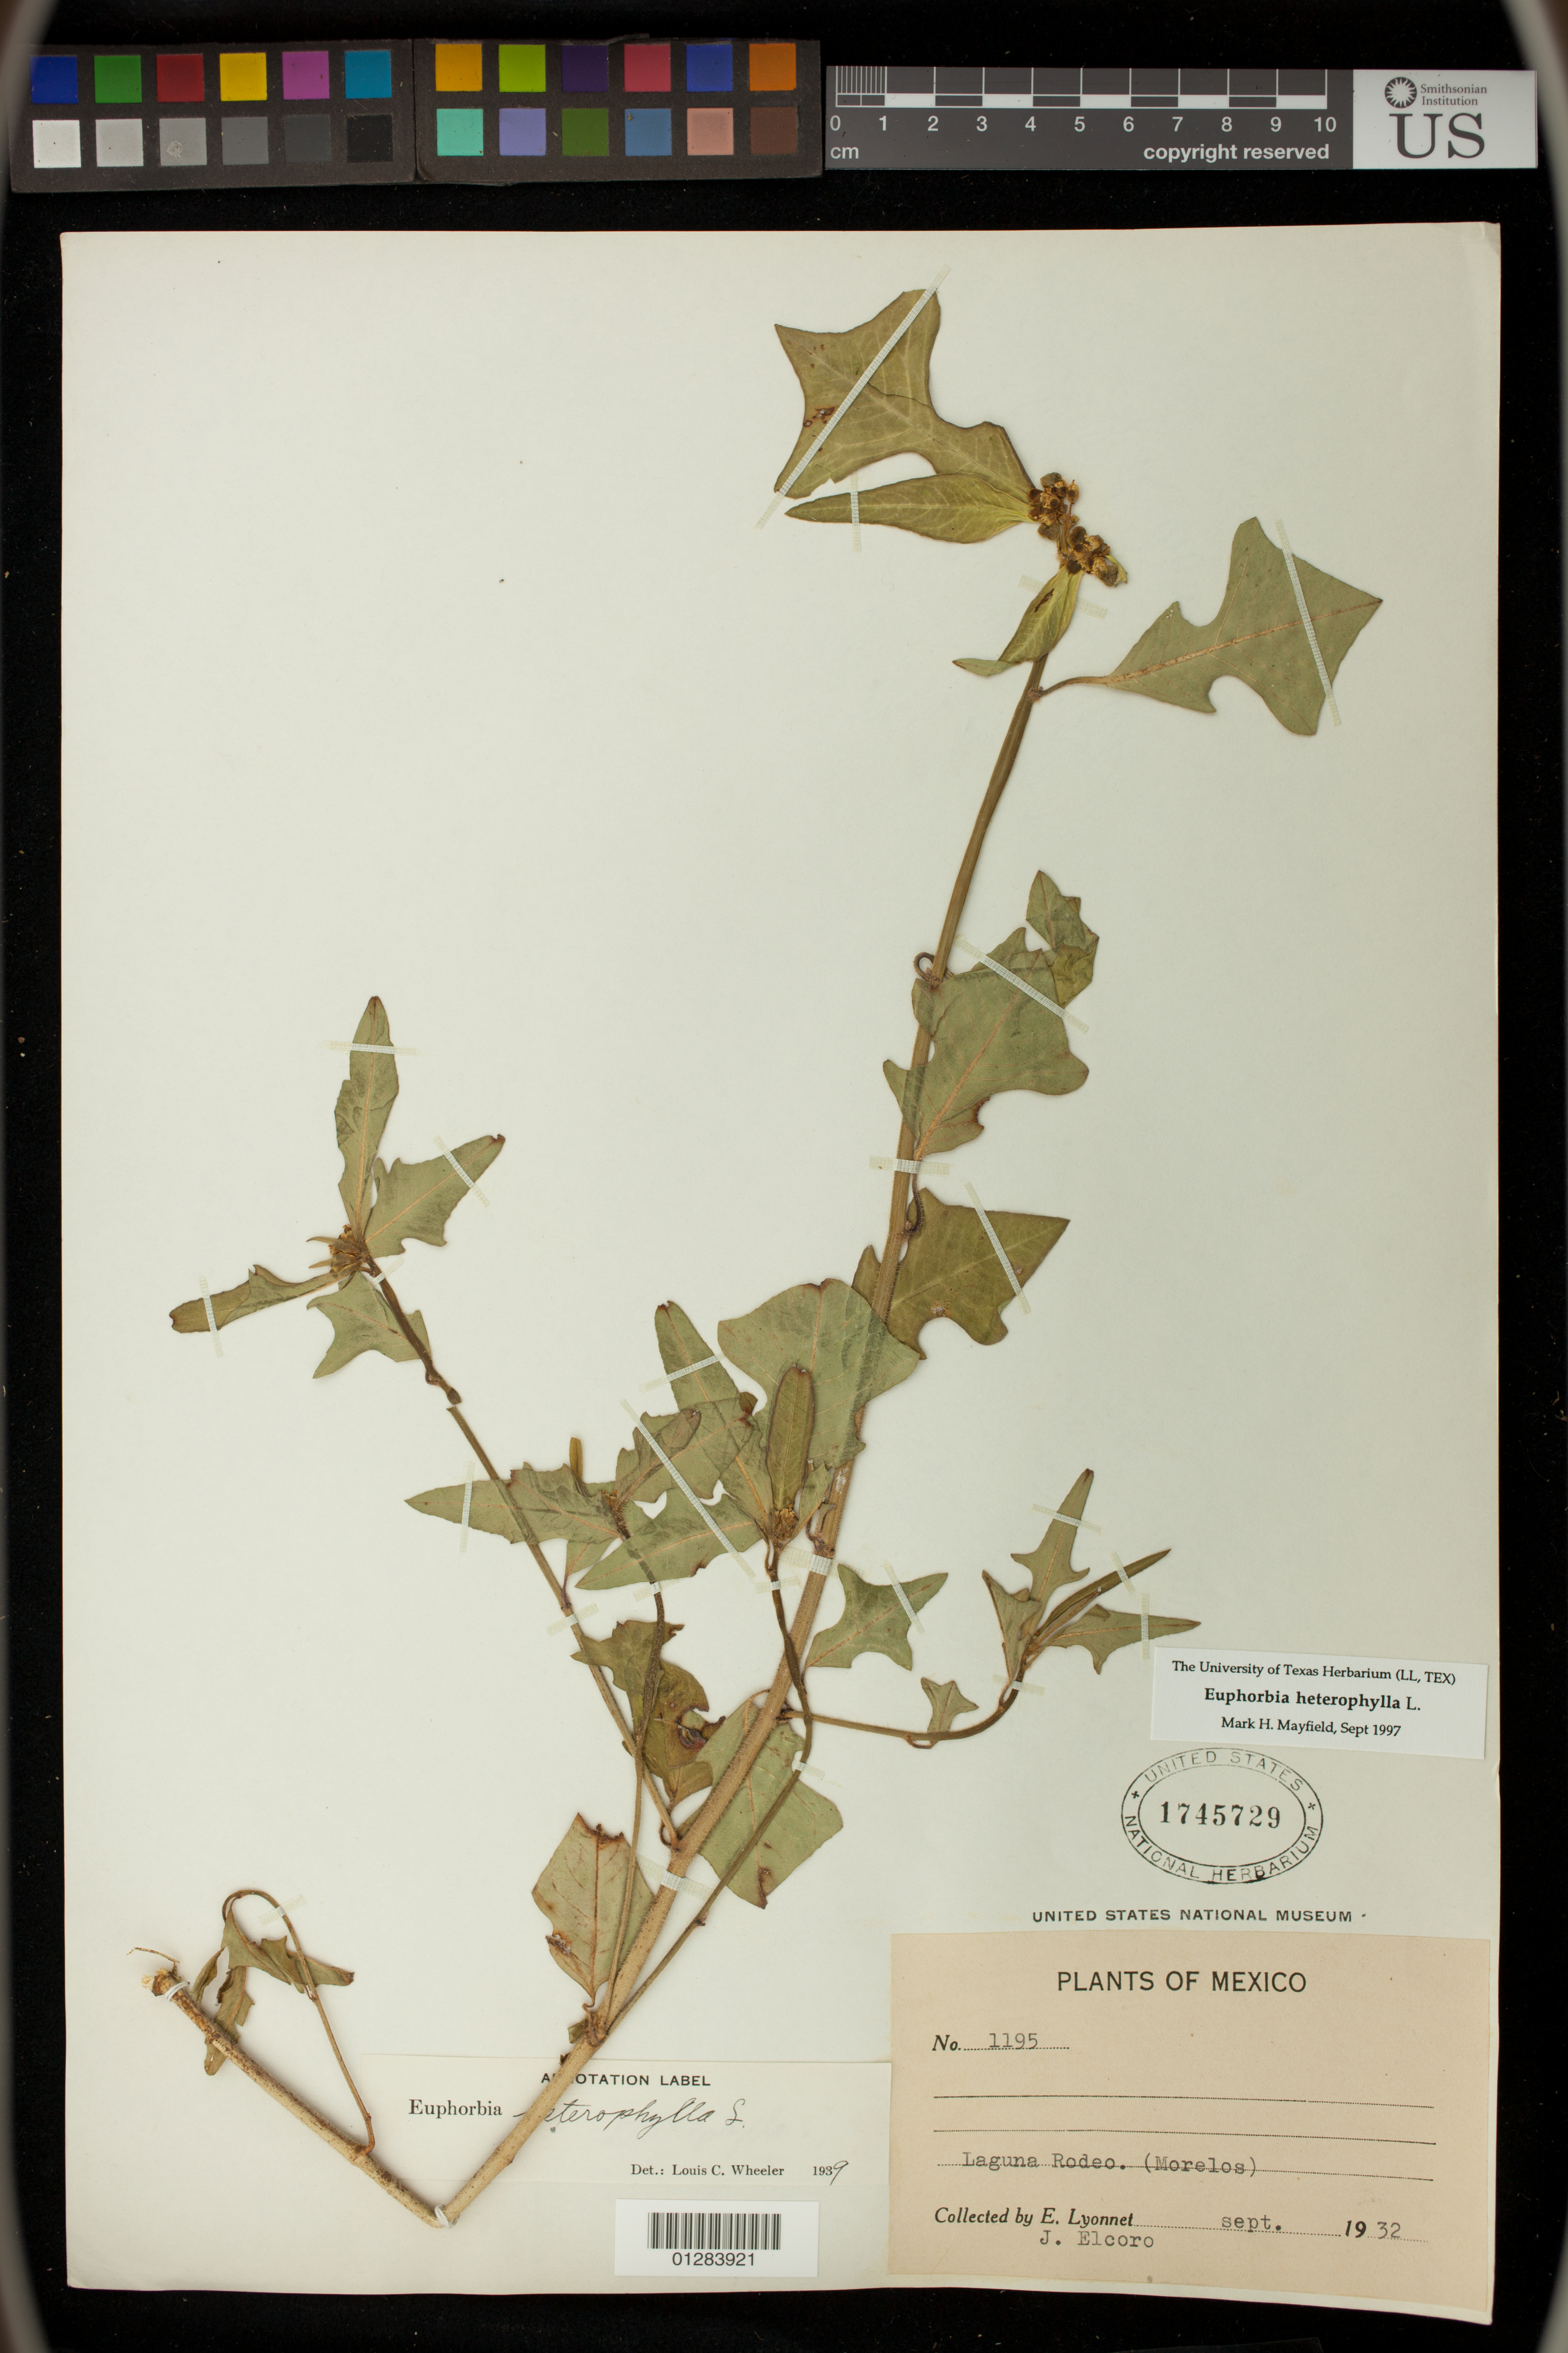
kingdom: Plantae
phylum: Tracheophyta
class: Magnoliopsida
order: Malpighiales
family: Euphorbiaceae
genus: Euphorbia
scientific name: Euphorbia heterophylla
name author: L.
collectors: E. Lyonnet & J. Elcoro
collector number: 1195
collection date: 1932-09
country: Mexico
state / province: Morelos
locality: Laguna Rodeo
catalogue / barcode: US 1745729